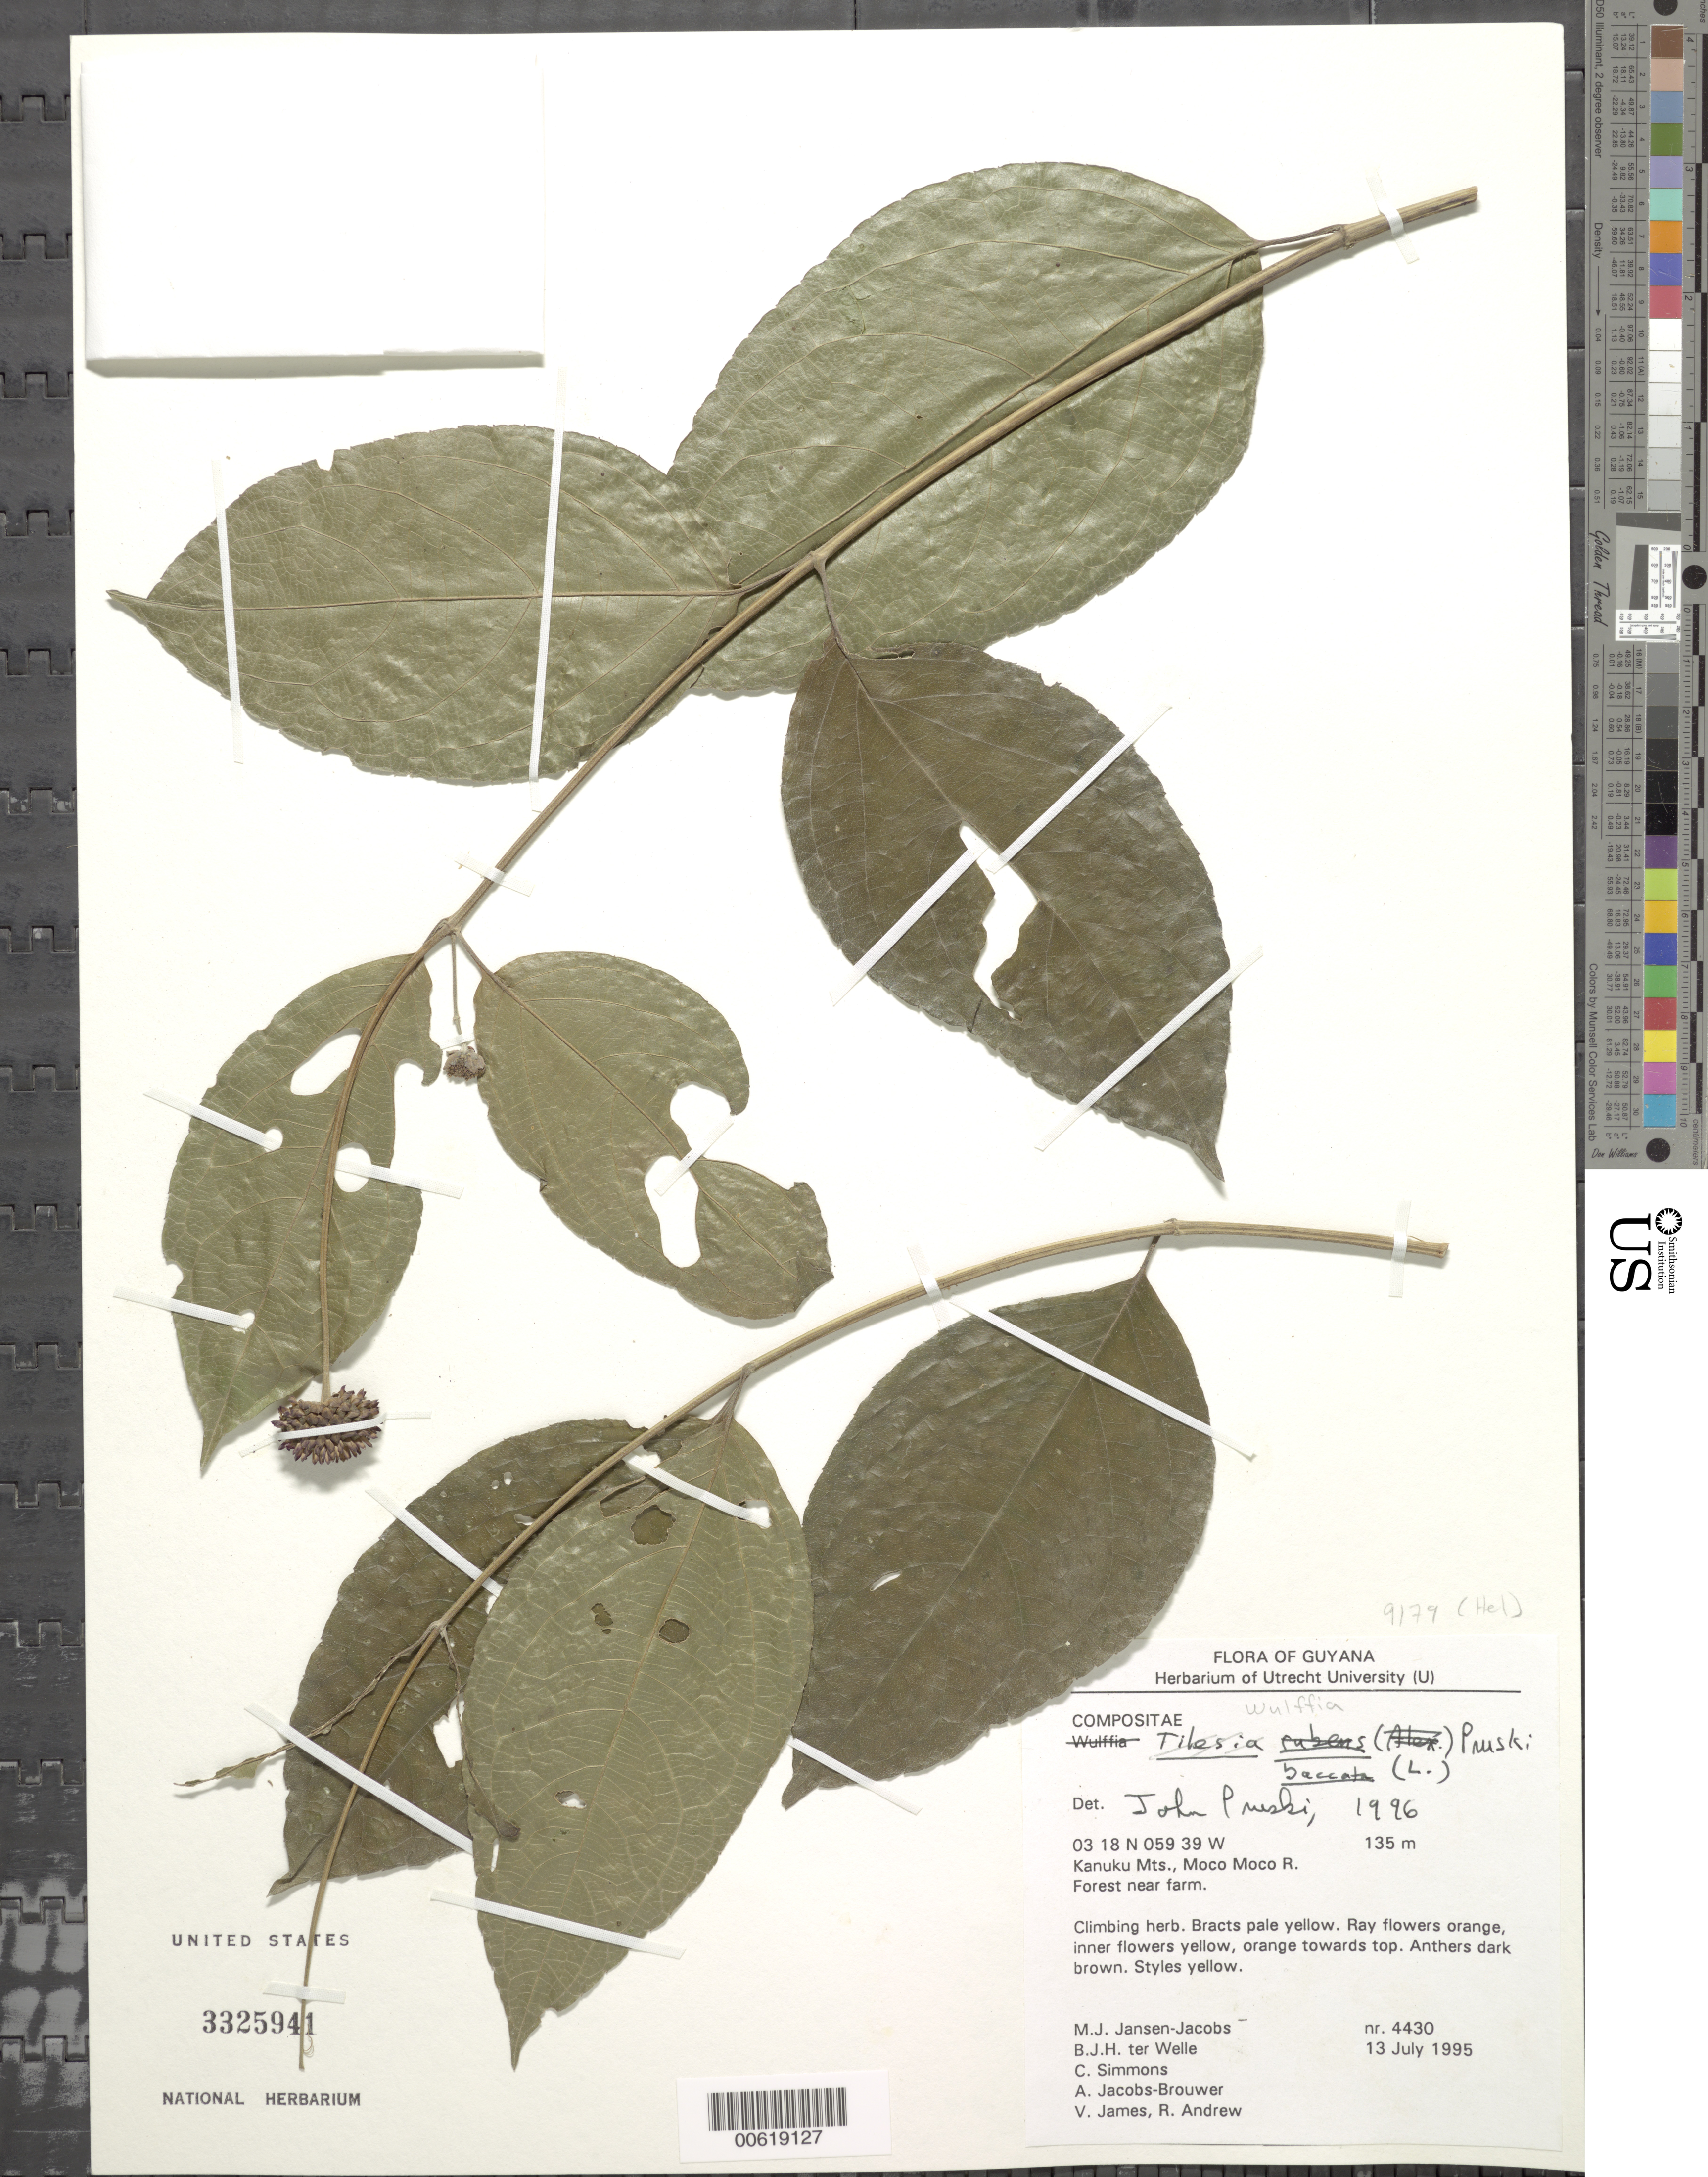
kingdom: Plantae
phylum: Tracheophyta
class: Magnoliopsida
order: Asterales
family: Asteraceae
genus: Wulffia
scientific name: Wulffia baccata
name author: (L. f.) Kuntze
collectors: M. J. Jansen-Jacobs, B. Welle, C. Simmons, A. Jacobs-Brouwer, V. James & R. Andrew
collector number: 4430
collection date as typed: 13-Jul-95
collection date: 1995-07-13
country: Guyana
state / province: U. Takutu-U. Essequibo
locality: Moco Moco River, Kanuku Mts.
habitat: Forest near farm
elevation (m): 135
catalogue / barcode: US 3325941